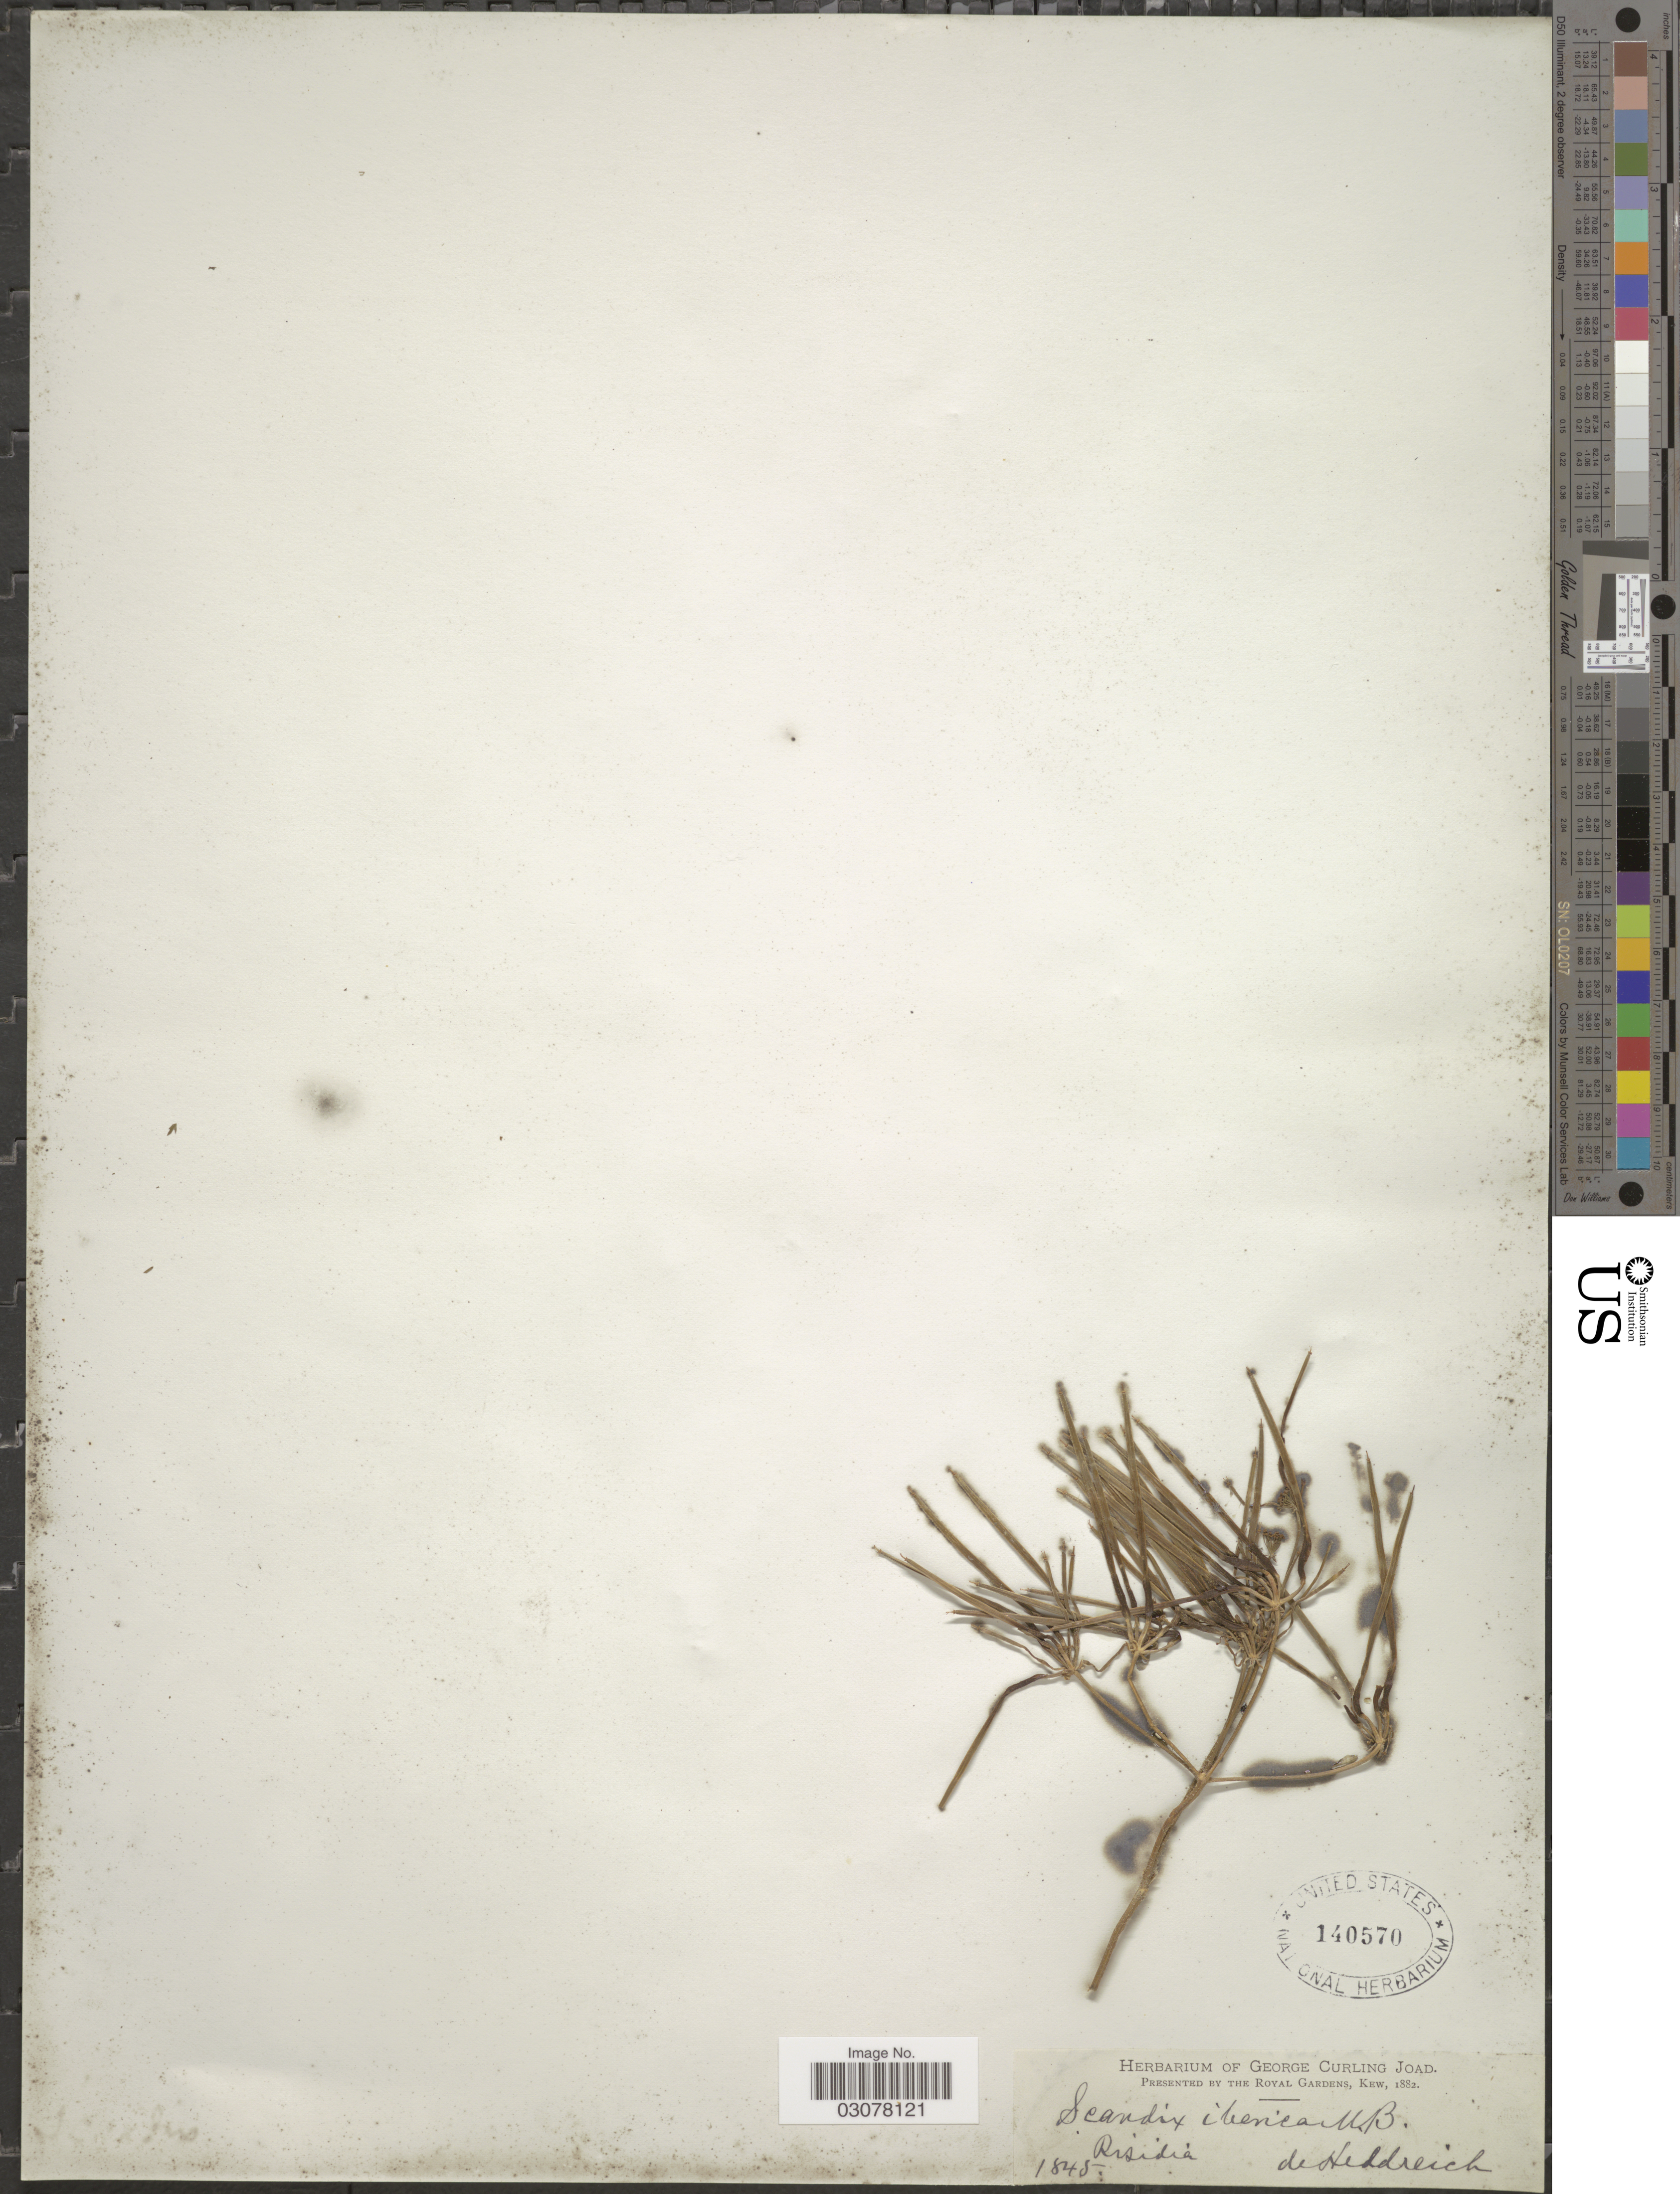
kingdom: Plantae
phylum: Tracheophyta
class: Magnoliopsida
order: Apiales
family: Apiaceae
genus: Scandix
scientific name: Scandix iberica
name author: M. Bieb.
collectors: -. De Heldreich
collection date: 1845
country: Turkey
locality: Pisidia.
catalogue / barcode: US 140570